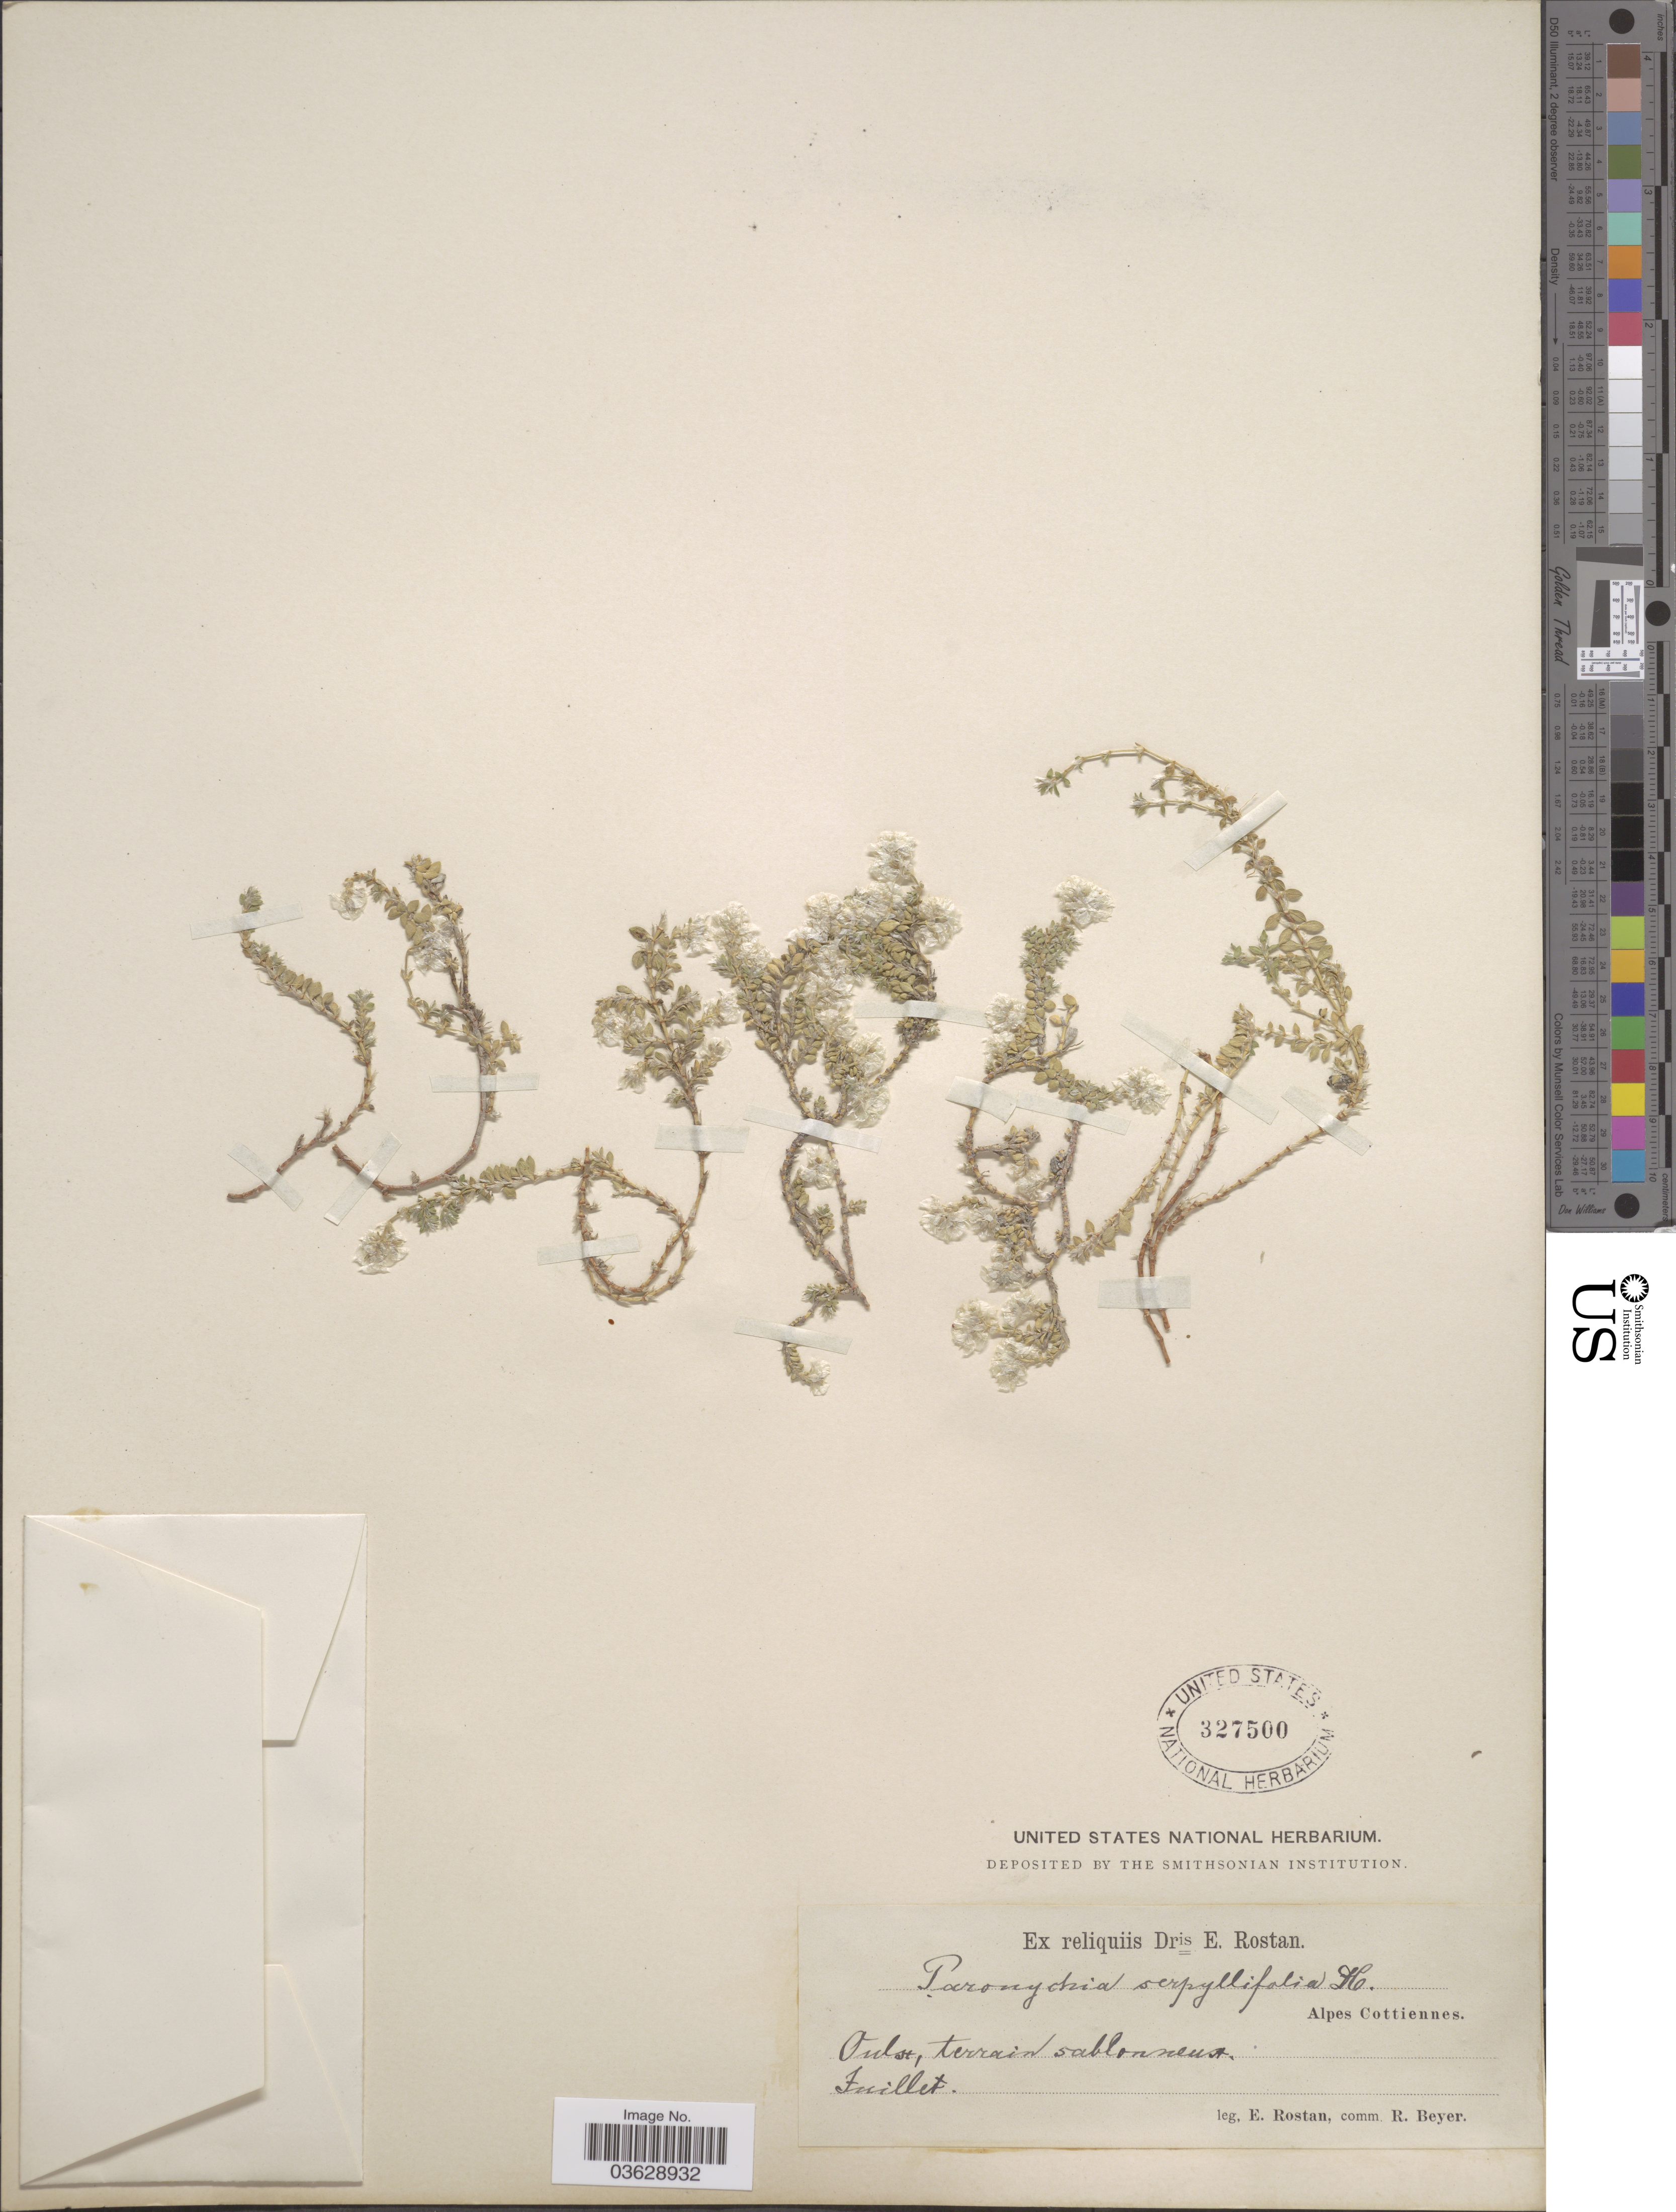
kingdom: Plantae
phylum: Tracheophyta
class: Magnoliopsida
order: Caryophyllales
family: Caryophyllaceae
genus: Paronychia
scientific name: Paronychia kapela subsp. serpyllifolia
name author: (Chaix) Graebn.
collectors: E. Rostan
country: Italy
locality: Alpes Cottiennes. Oulx, terrain sablonneux.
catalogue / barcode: US 327500